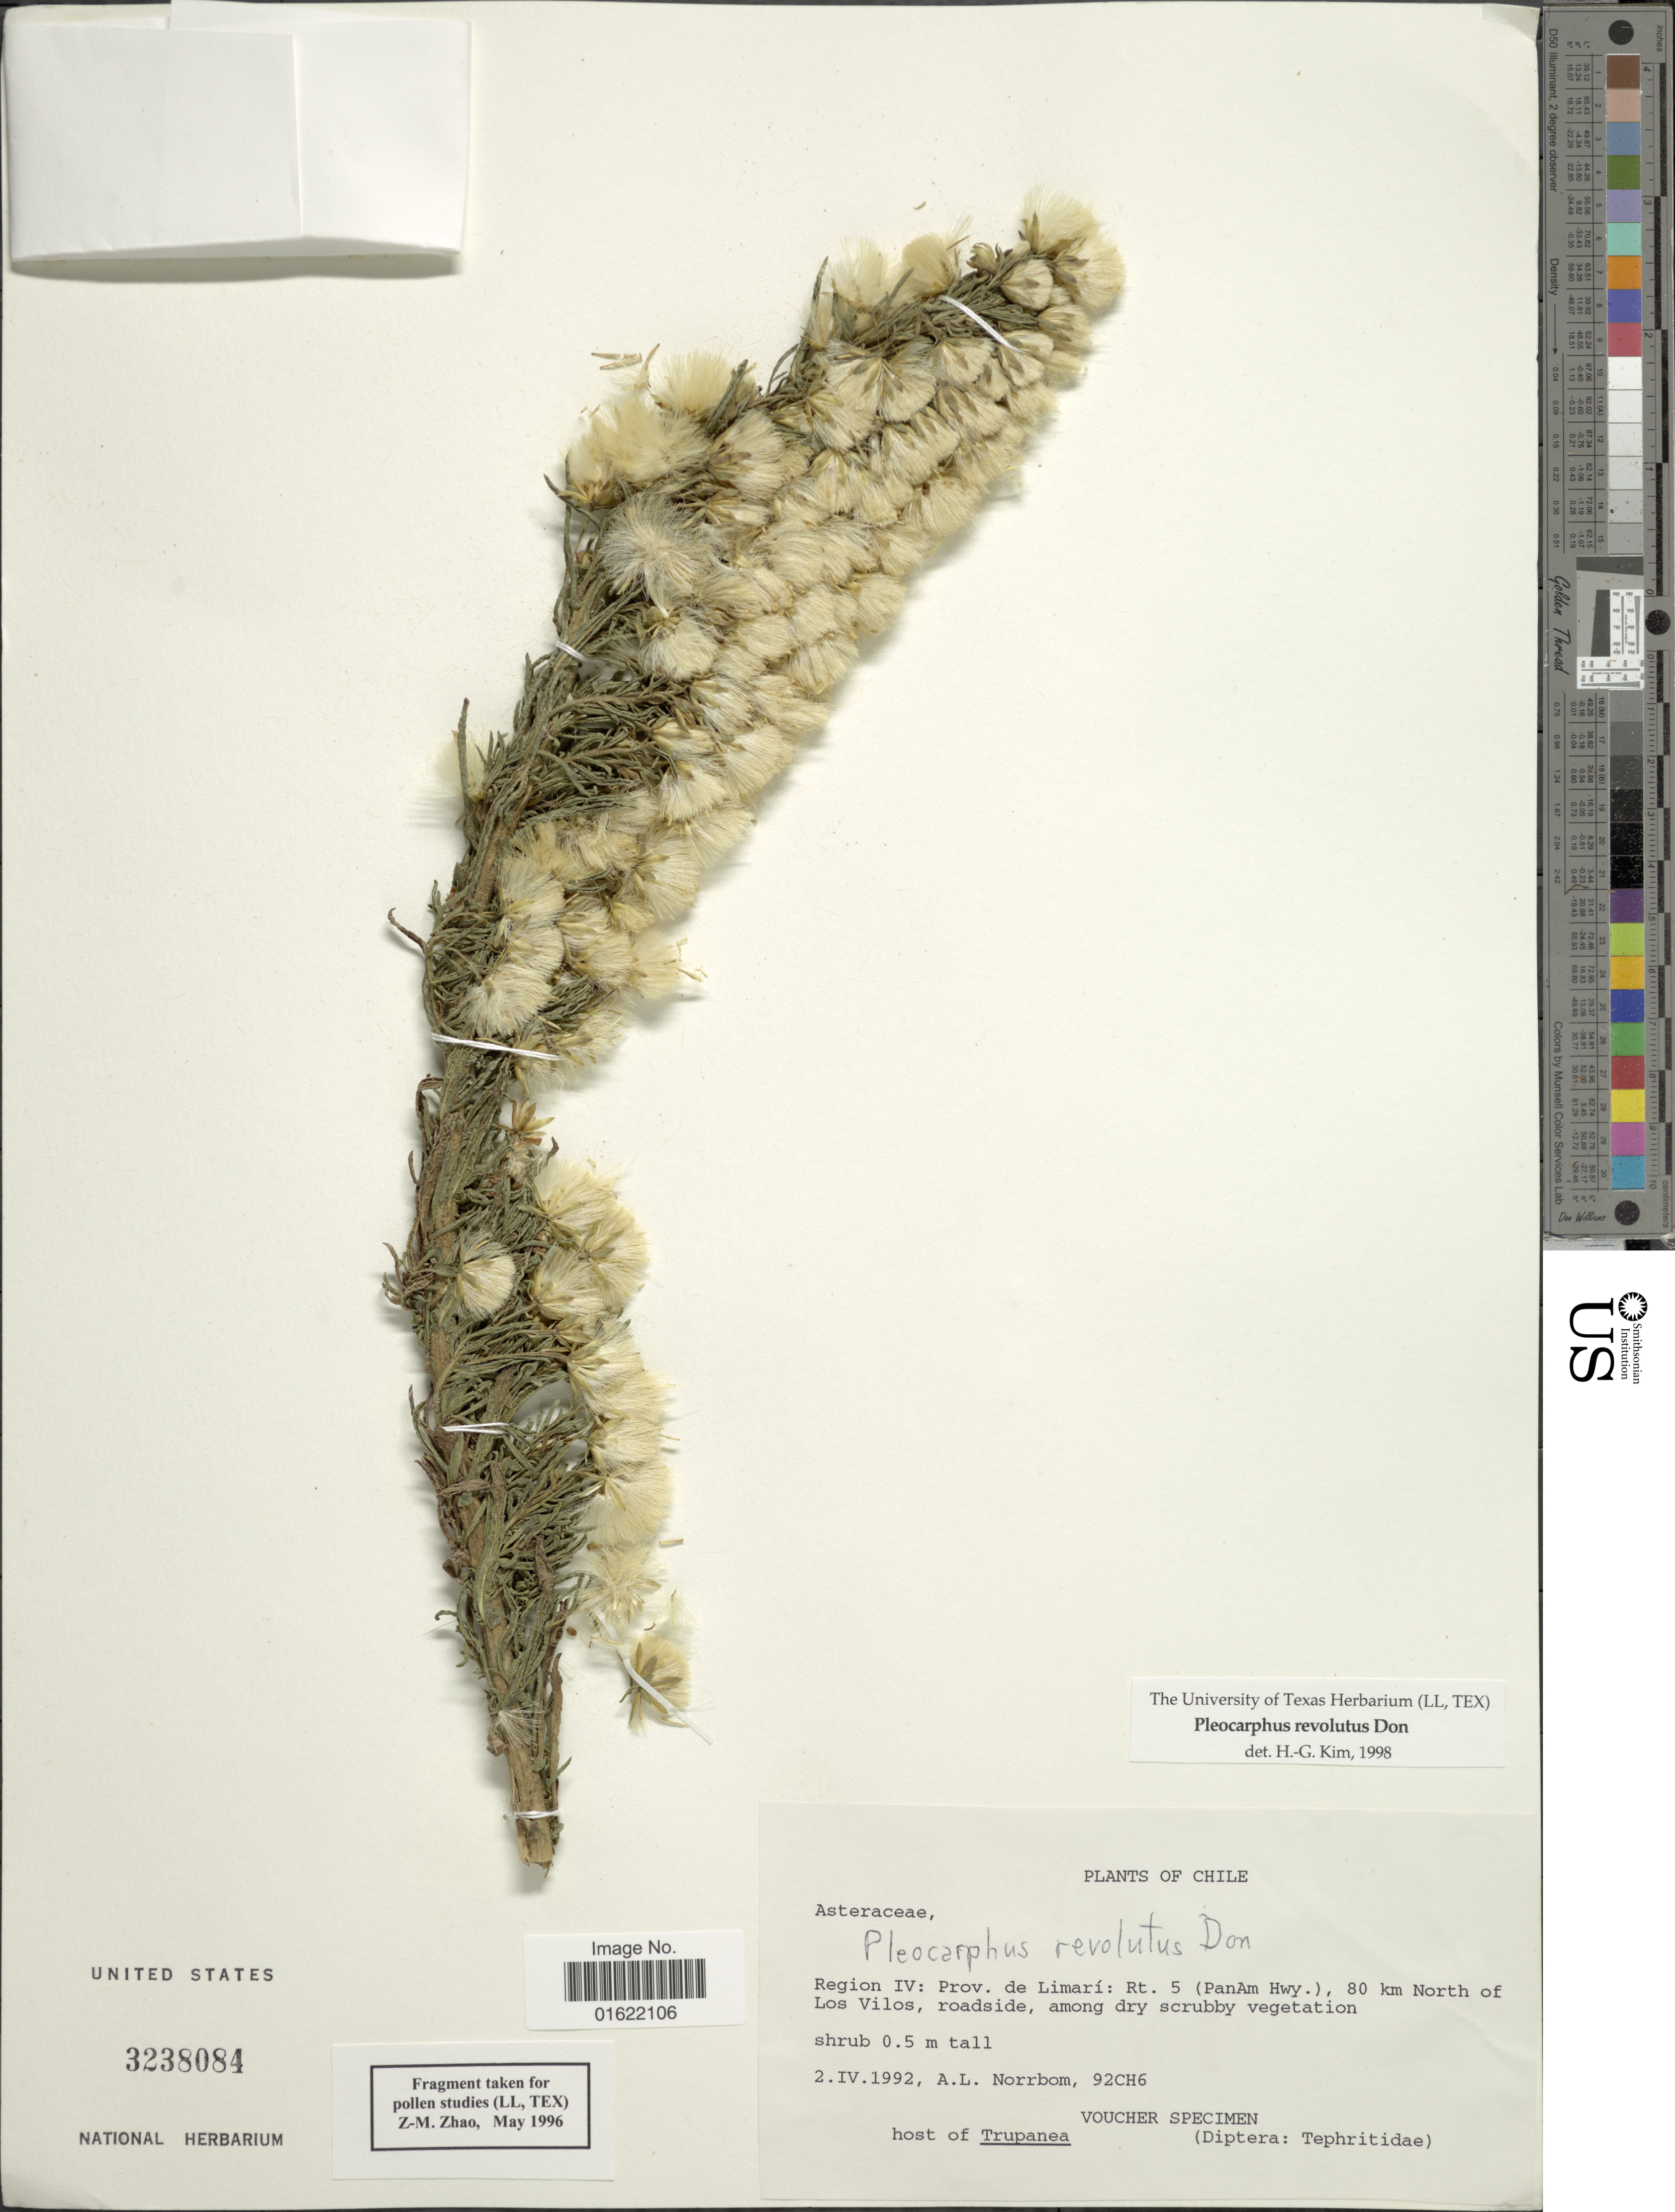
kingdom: Plantae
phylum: Tracheophyta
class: Magnoliopsida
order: Asterales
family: Asteraceae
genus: Pleocarphus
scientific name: Pleocarphus revolutus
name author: D. Don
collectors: A. L. Norrbom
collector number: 92CH6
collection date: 1992-04-02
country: Chile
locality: Region IV: Prov. de LimariL Rt. 5 (Panam Hwy), 80 km north of Los Vilos, roadside,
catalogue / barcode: US 3238084